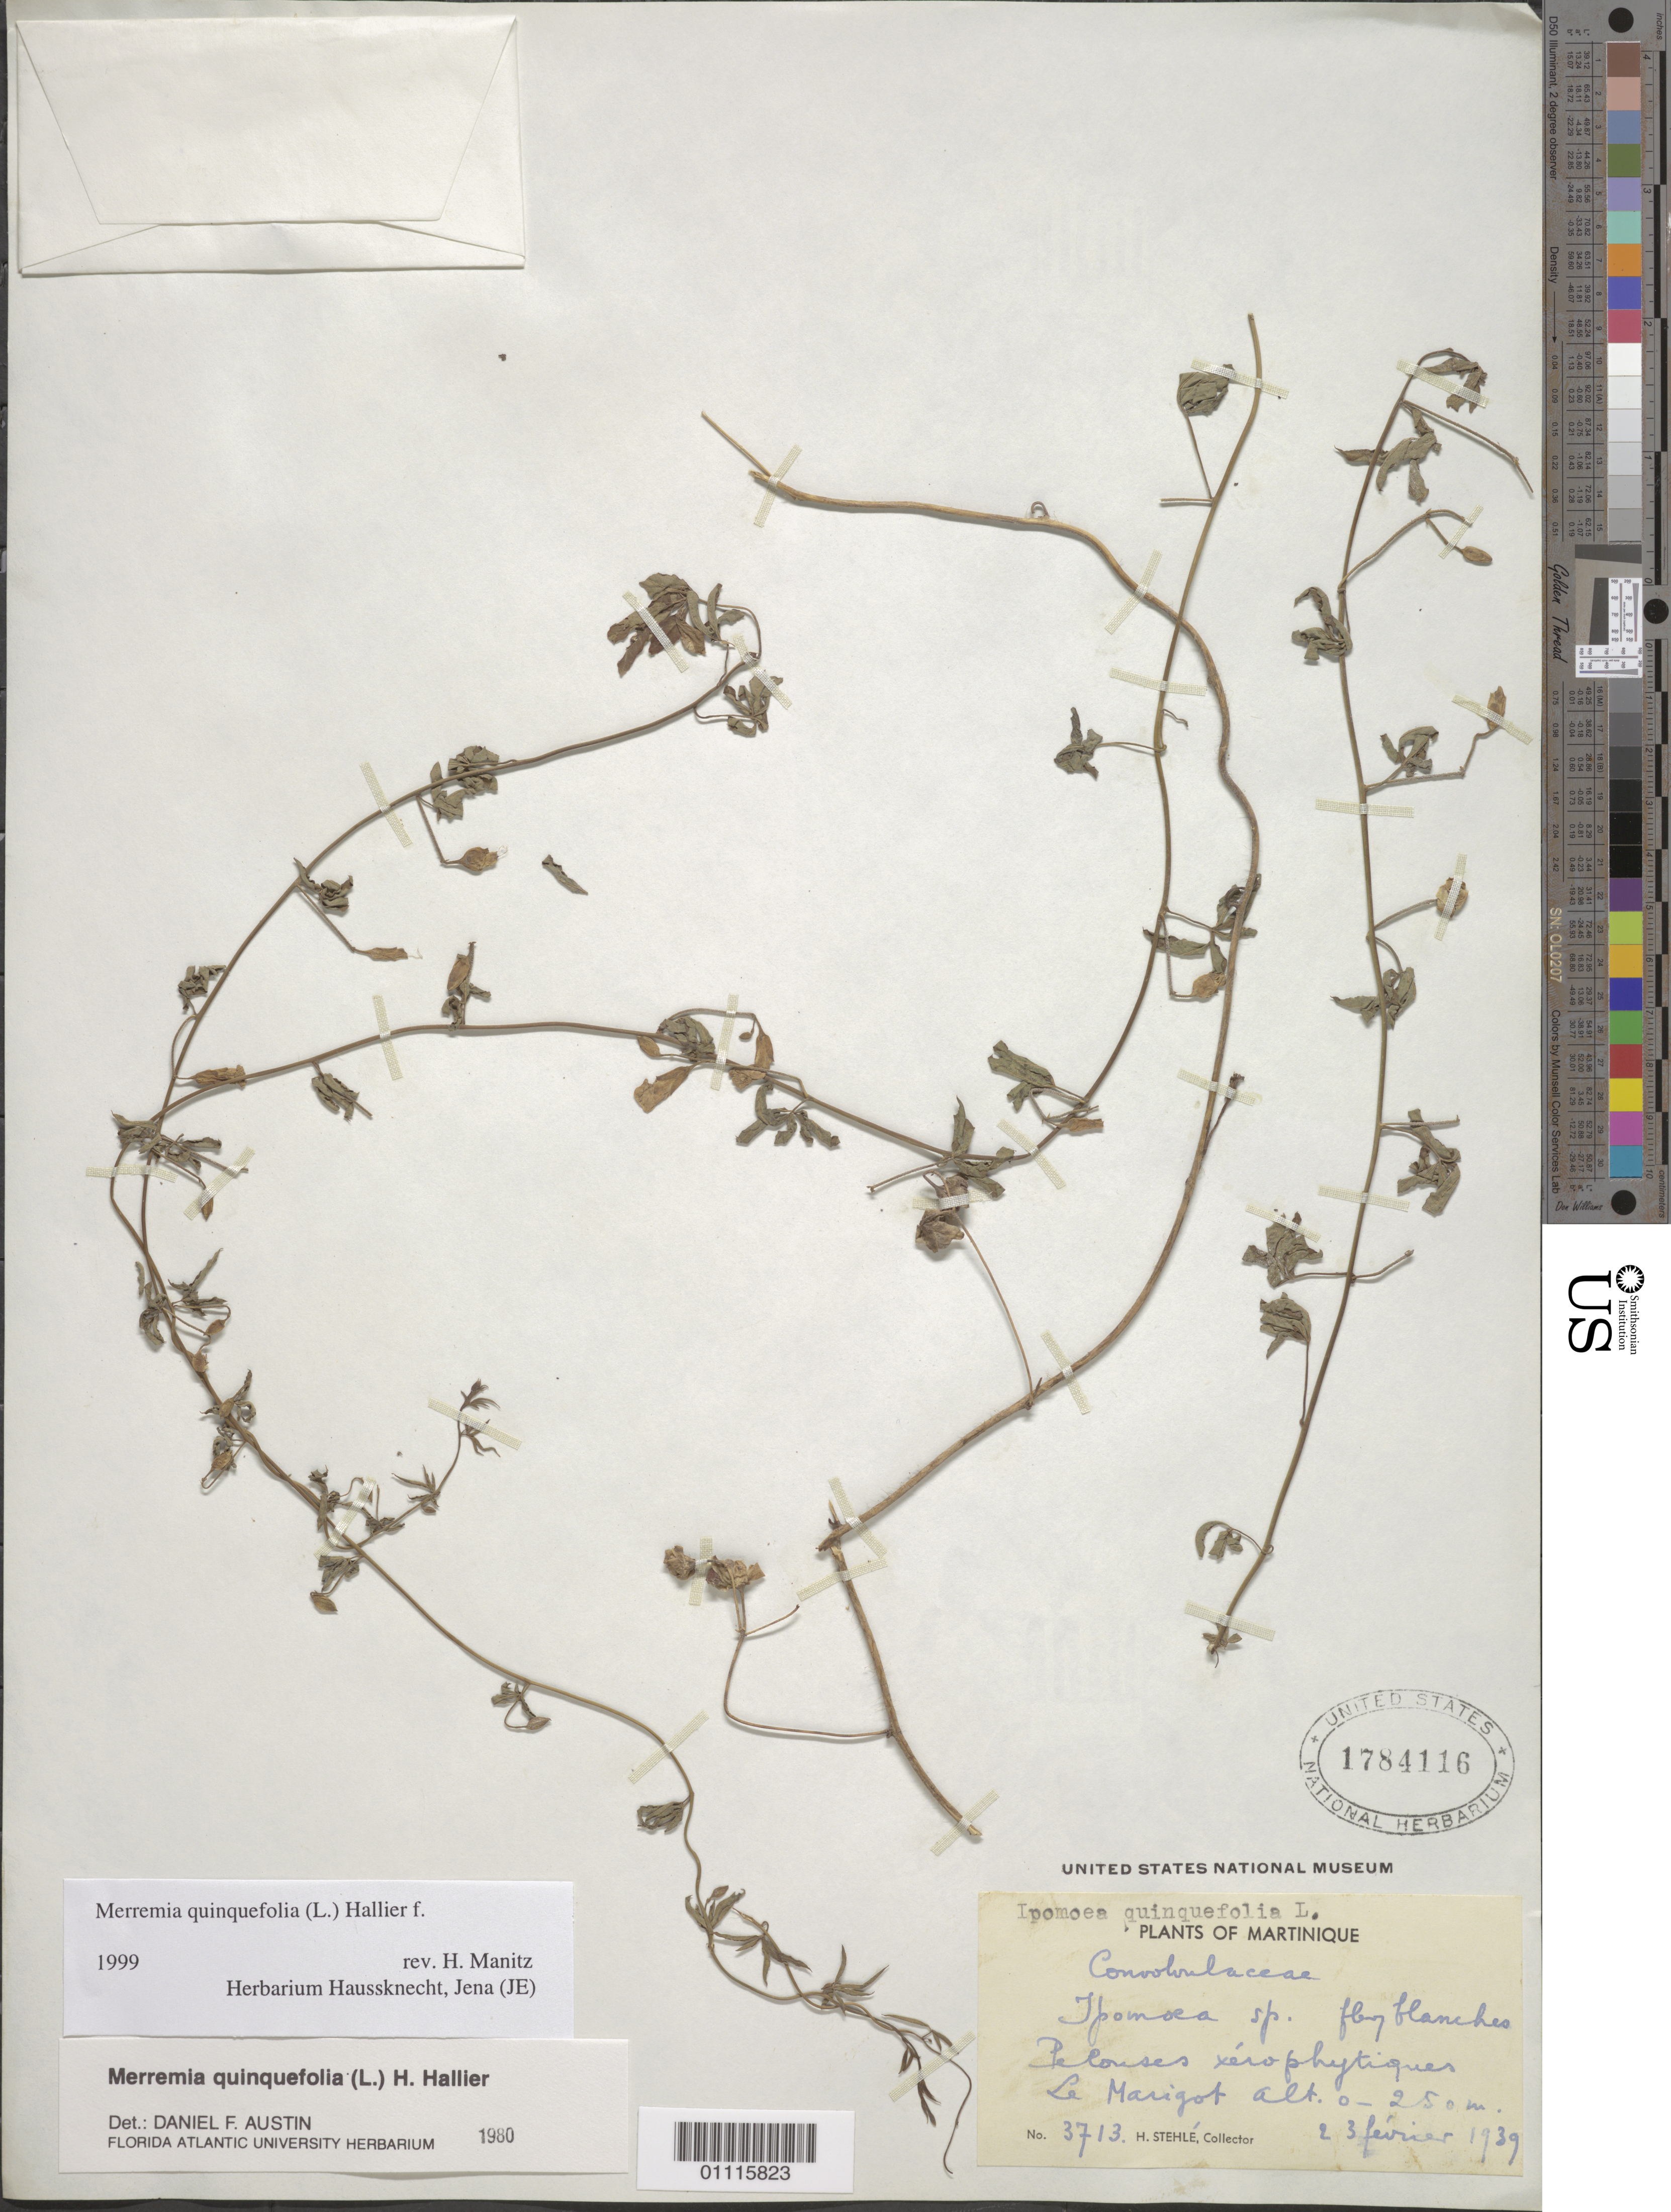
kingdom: Plantae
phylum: Tracheophyta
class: Magnoliopsida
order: Solanales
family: Convolvulaceae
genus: Distimake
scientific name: Distimake quinquefolius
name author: (L.) A. R. Simões & Staples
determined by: Strong, Mark T., (BOT), Smithsonian Institution - National Museum of Natural History (UNITED STATES)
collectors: H. Stehlé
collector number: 3713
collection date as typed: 23 Feb 1939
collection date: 1939-02-23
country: Martinique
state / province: La Trinité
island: Martinique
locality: Le Marigot. Pelouses xero-phytiques.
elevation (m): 0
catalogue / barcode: US 1784116